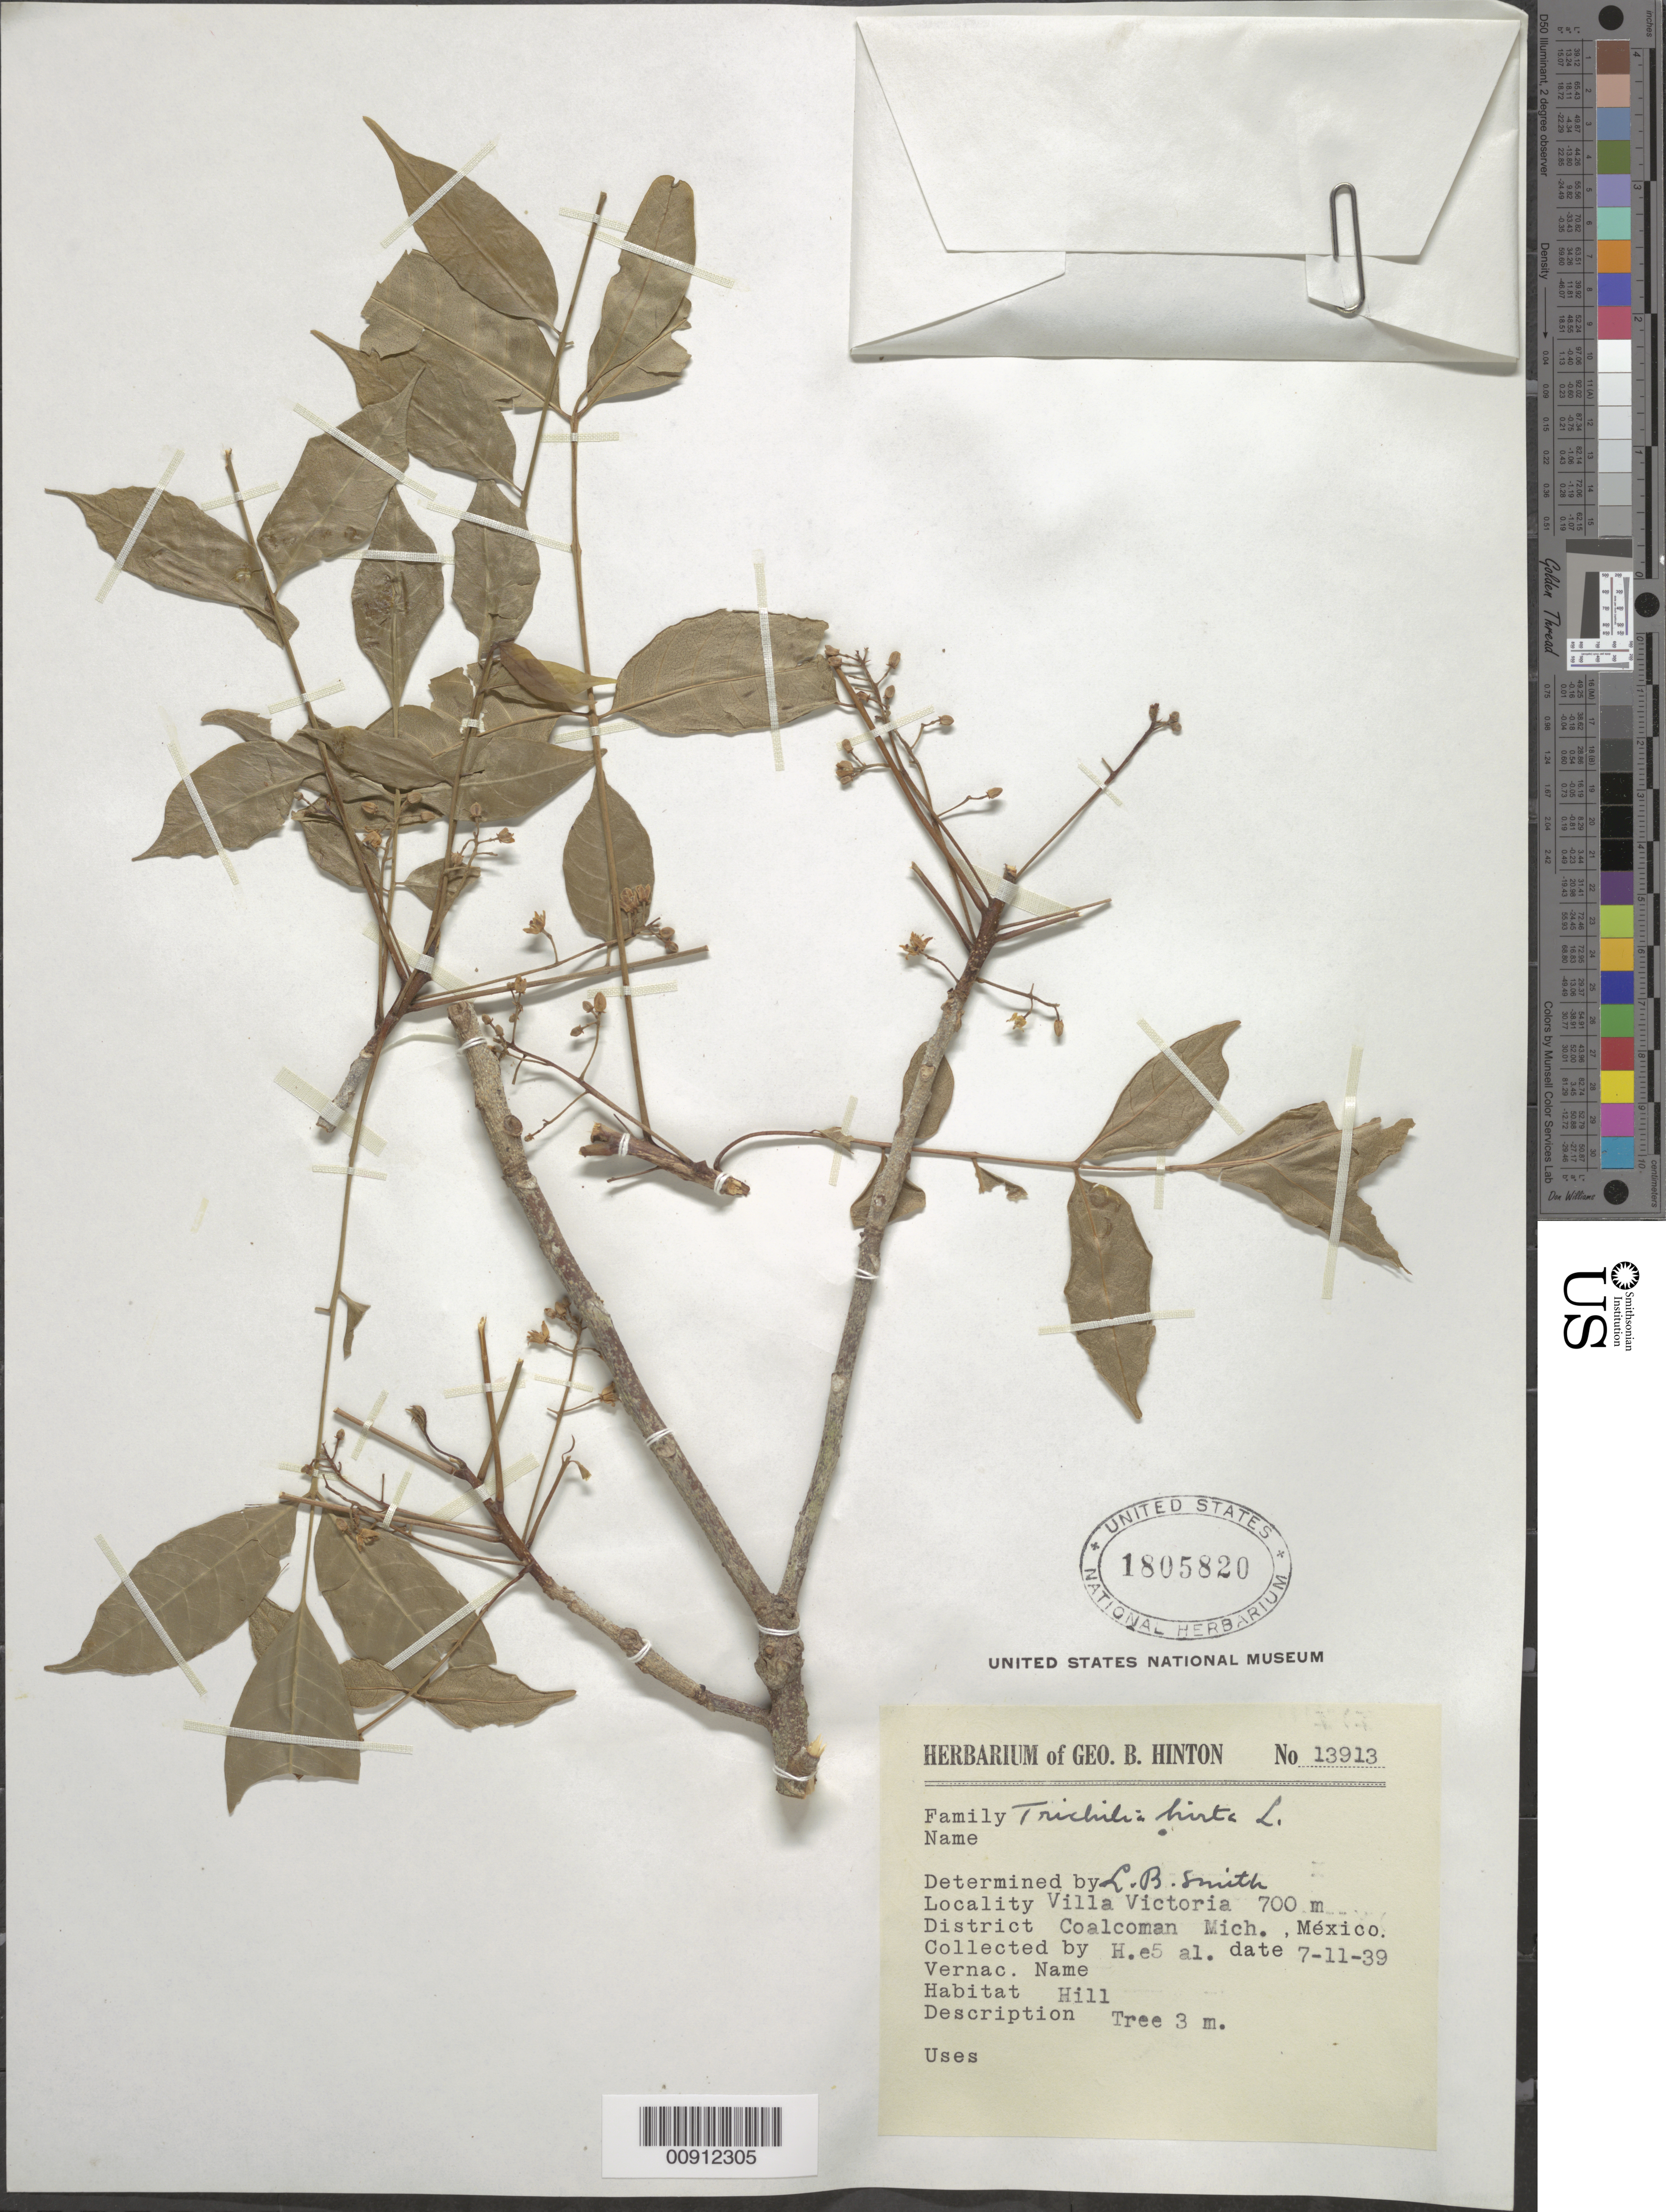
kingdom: Plantae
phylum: Tracheophyta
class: Magnoliopsida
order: Sapindales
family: Meliaceae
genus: Trichilia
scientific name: Trichilia hirta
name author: L.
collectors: G. B. Hinton & et al.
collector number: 13913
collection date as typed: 11 Jul 1939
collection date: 1939-07-11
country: Mexico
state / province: Michoacán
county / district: Coalcomán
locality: Villa Victoria, District Coalcomán, Michoacán.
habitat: Hill.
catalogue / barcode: US 1805820